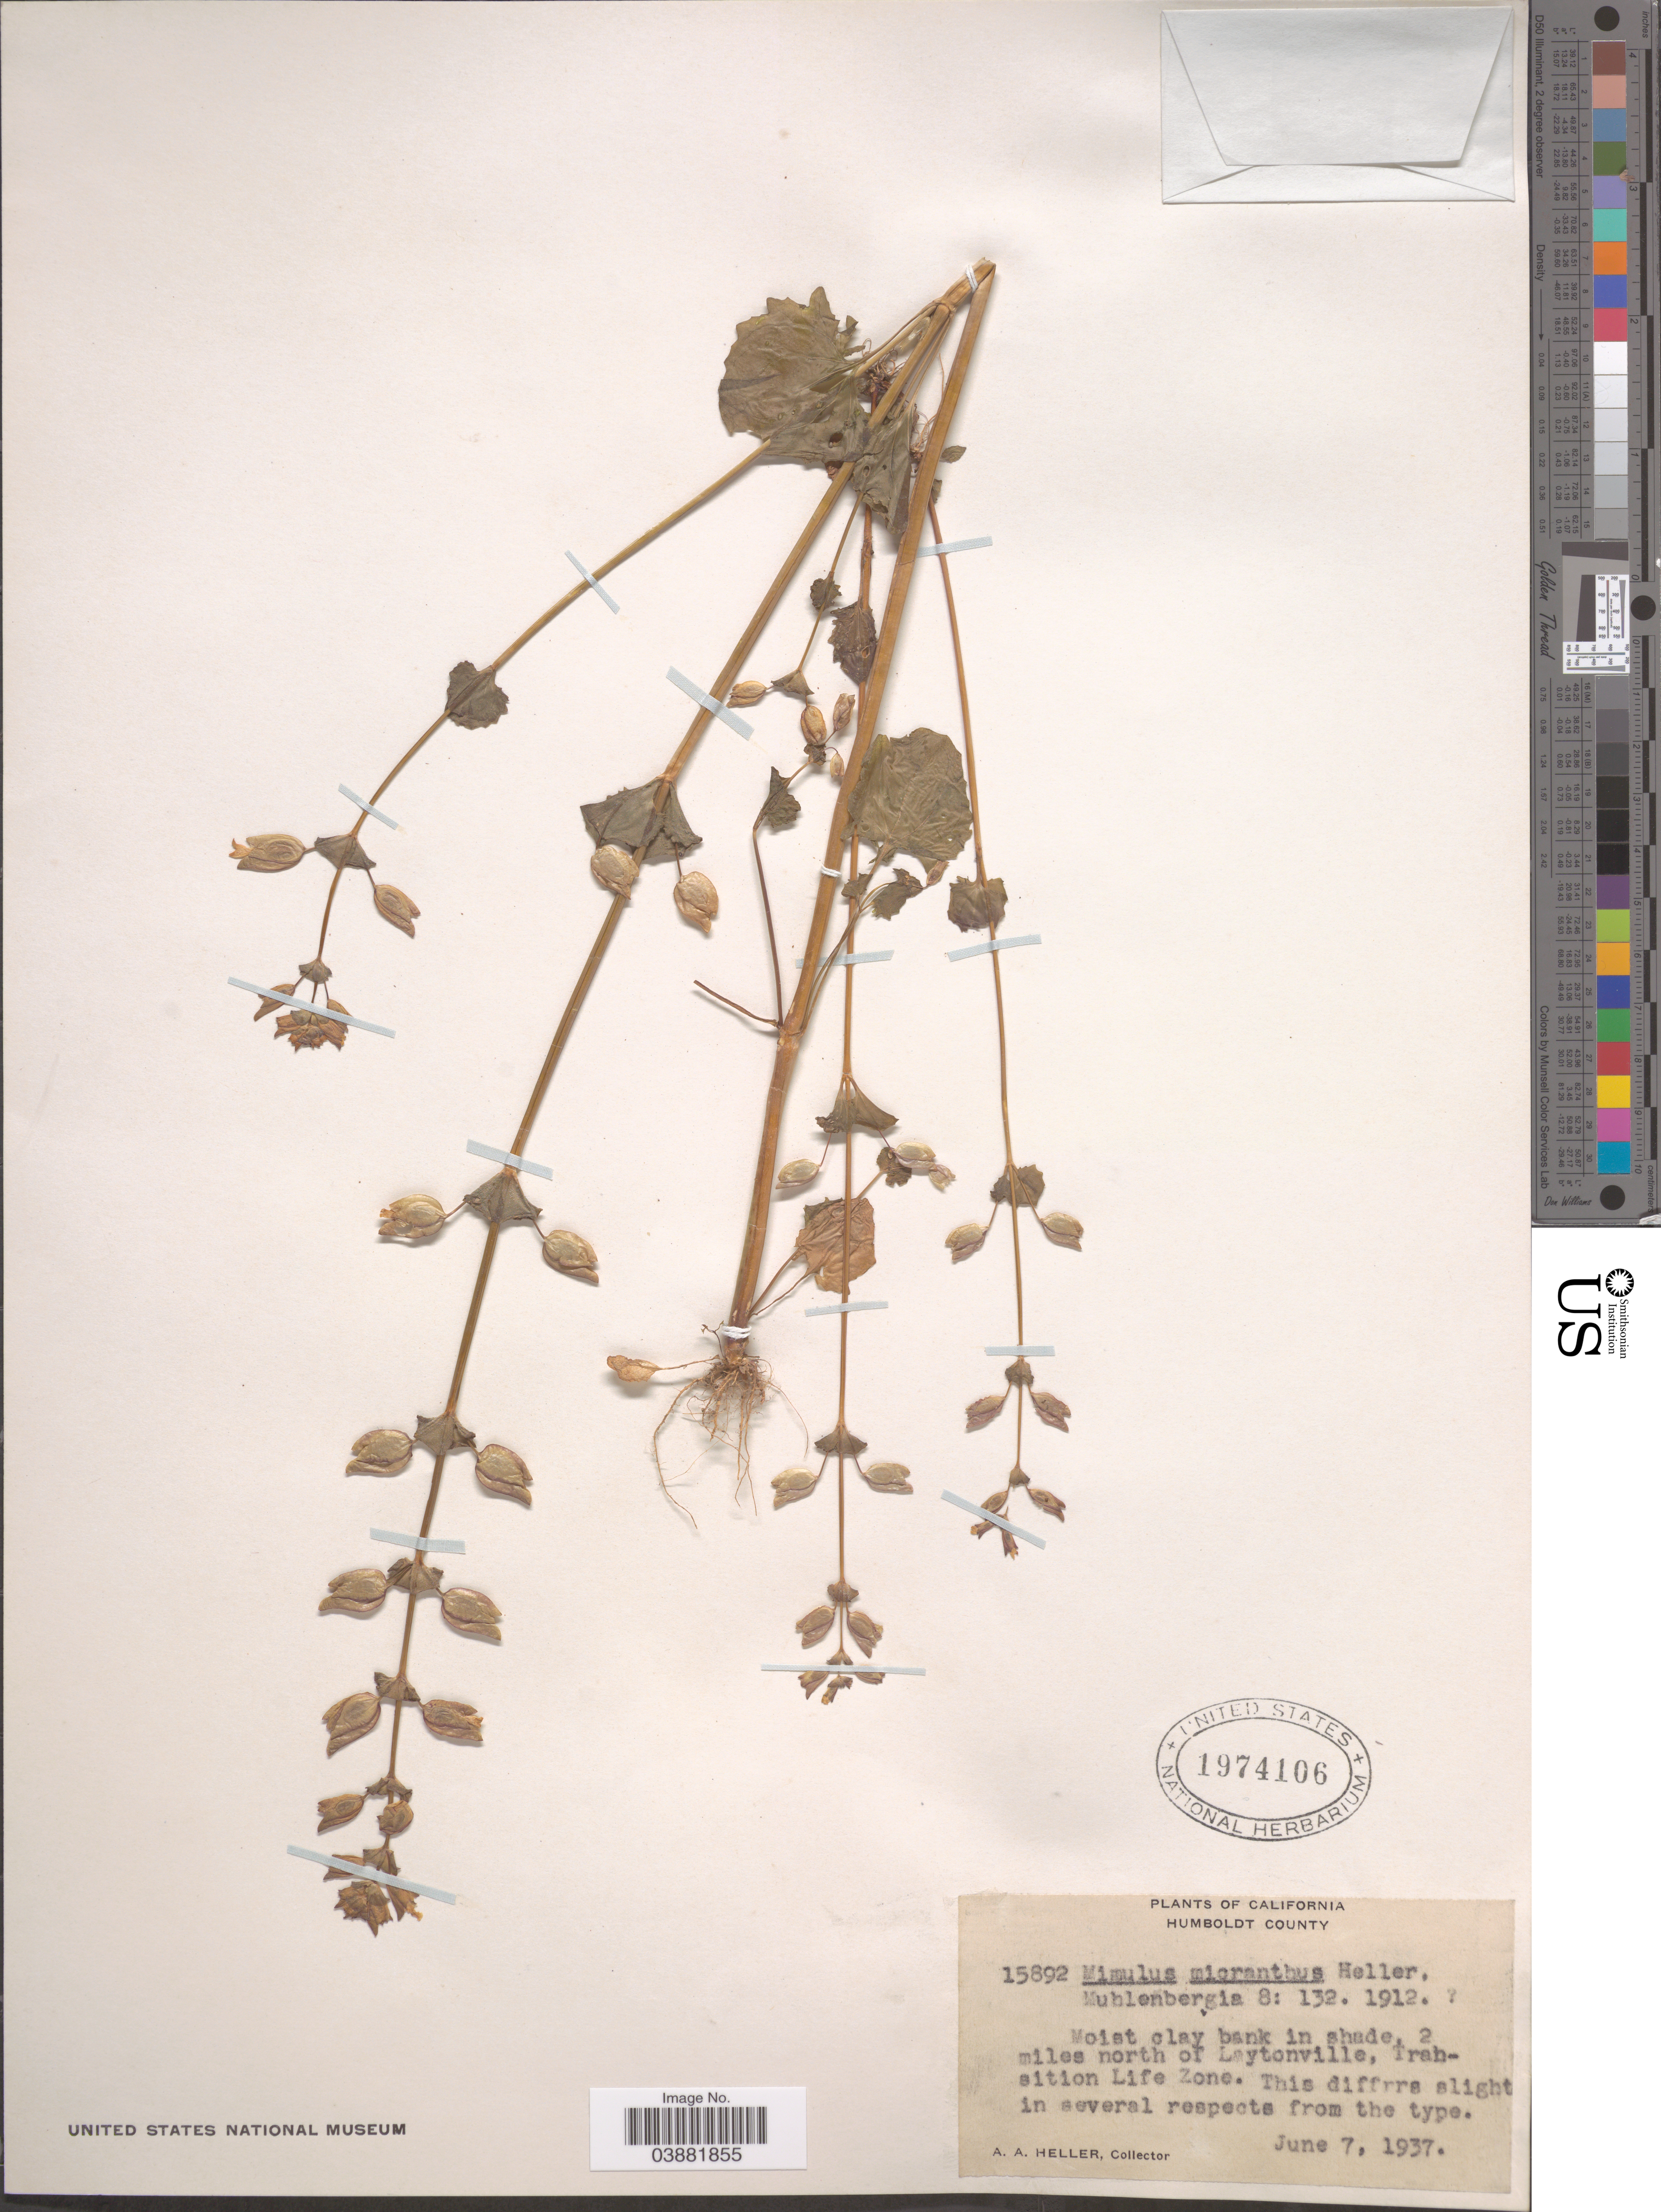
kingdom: Plantae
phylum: Tracheophyta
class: Magnoliopsida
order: Lamiales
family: Phrymaceae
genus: Mimulus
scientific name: Mimulus guttatus var. micranthus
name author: (A. Heller) G.R. Campb.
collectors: A. A. Heller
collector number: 15892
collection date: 1937-06-07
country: United States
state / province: California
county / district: Humboldt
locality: Humboldt County. Moist clay bank in shade, 2 miles north of Laytonville, Transition Life Zone.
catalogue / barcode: US 1974106